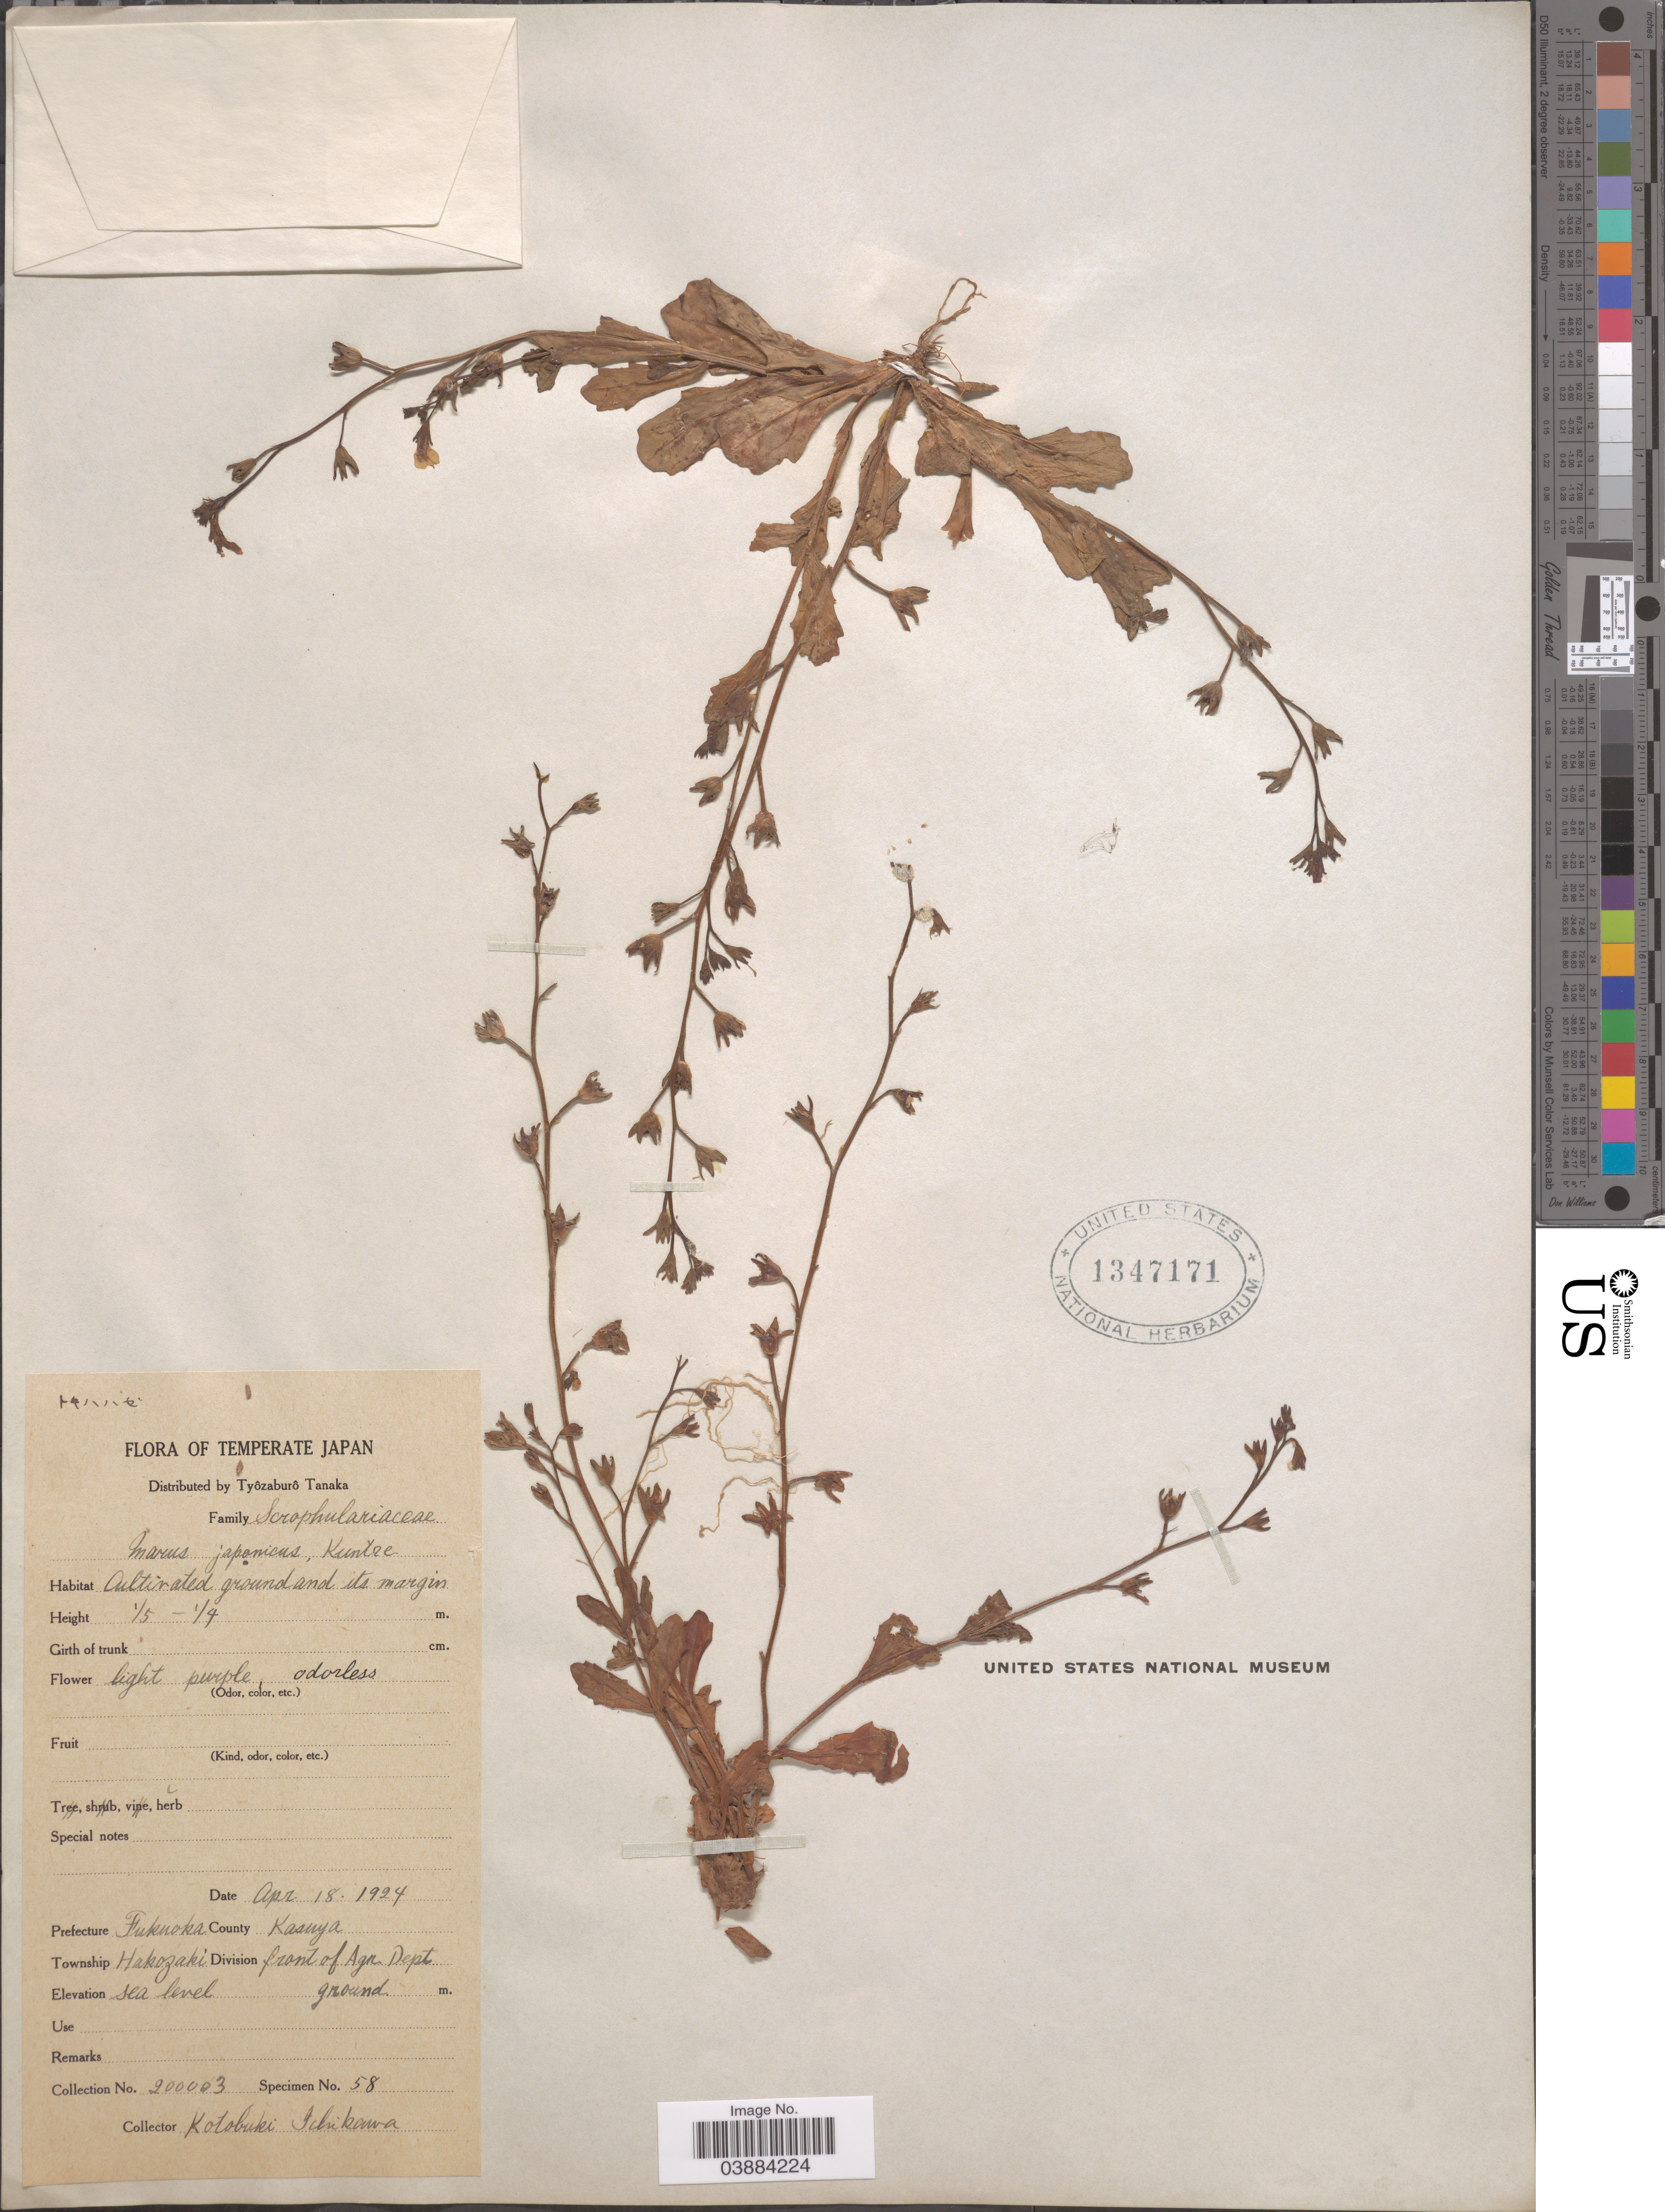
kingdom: Plantae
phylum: Tracheophyta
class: Magnoliopsida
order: Lamiales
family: Mazaceae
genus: Mazus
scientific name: Mazus pumilus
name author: (Burm. f.) Steenis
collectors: K. Ichikawa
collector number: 200003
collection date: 1924-04-18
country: Japan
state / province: Hukuoka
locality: Temperate Japan. Prefecture Fukuoka. County Kasuya. Township Hakozaki. Division front of Agn, Dept.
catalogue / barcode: US 1347171